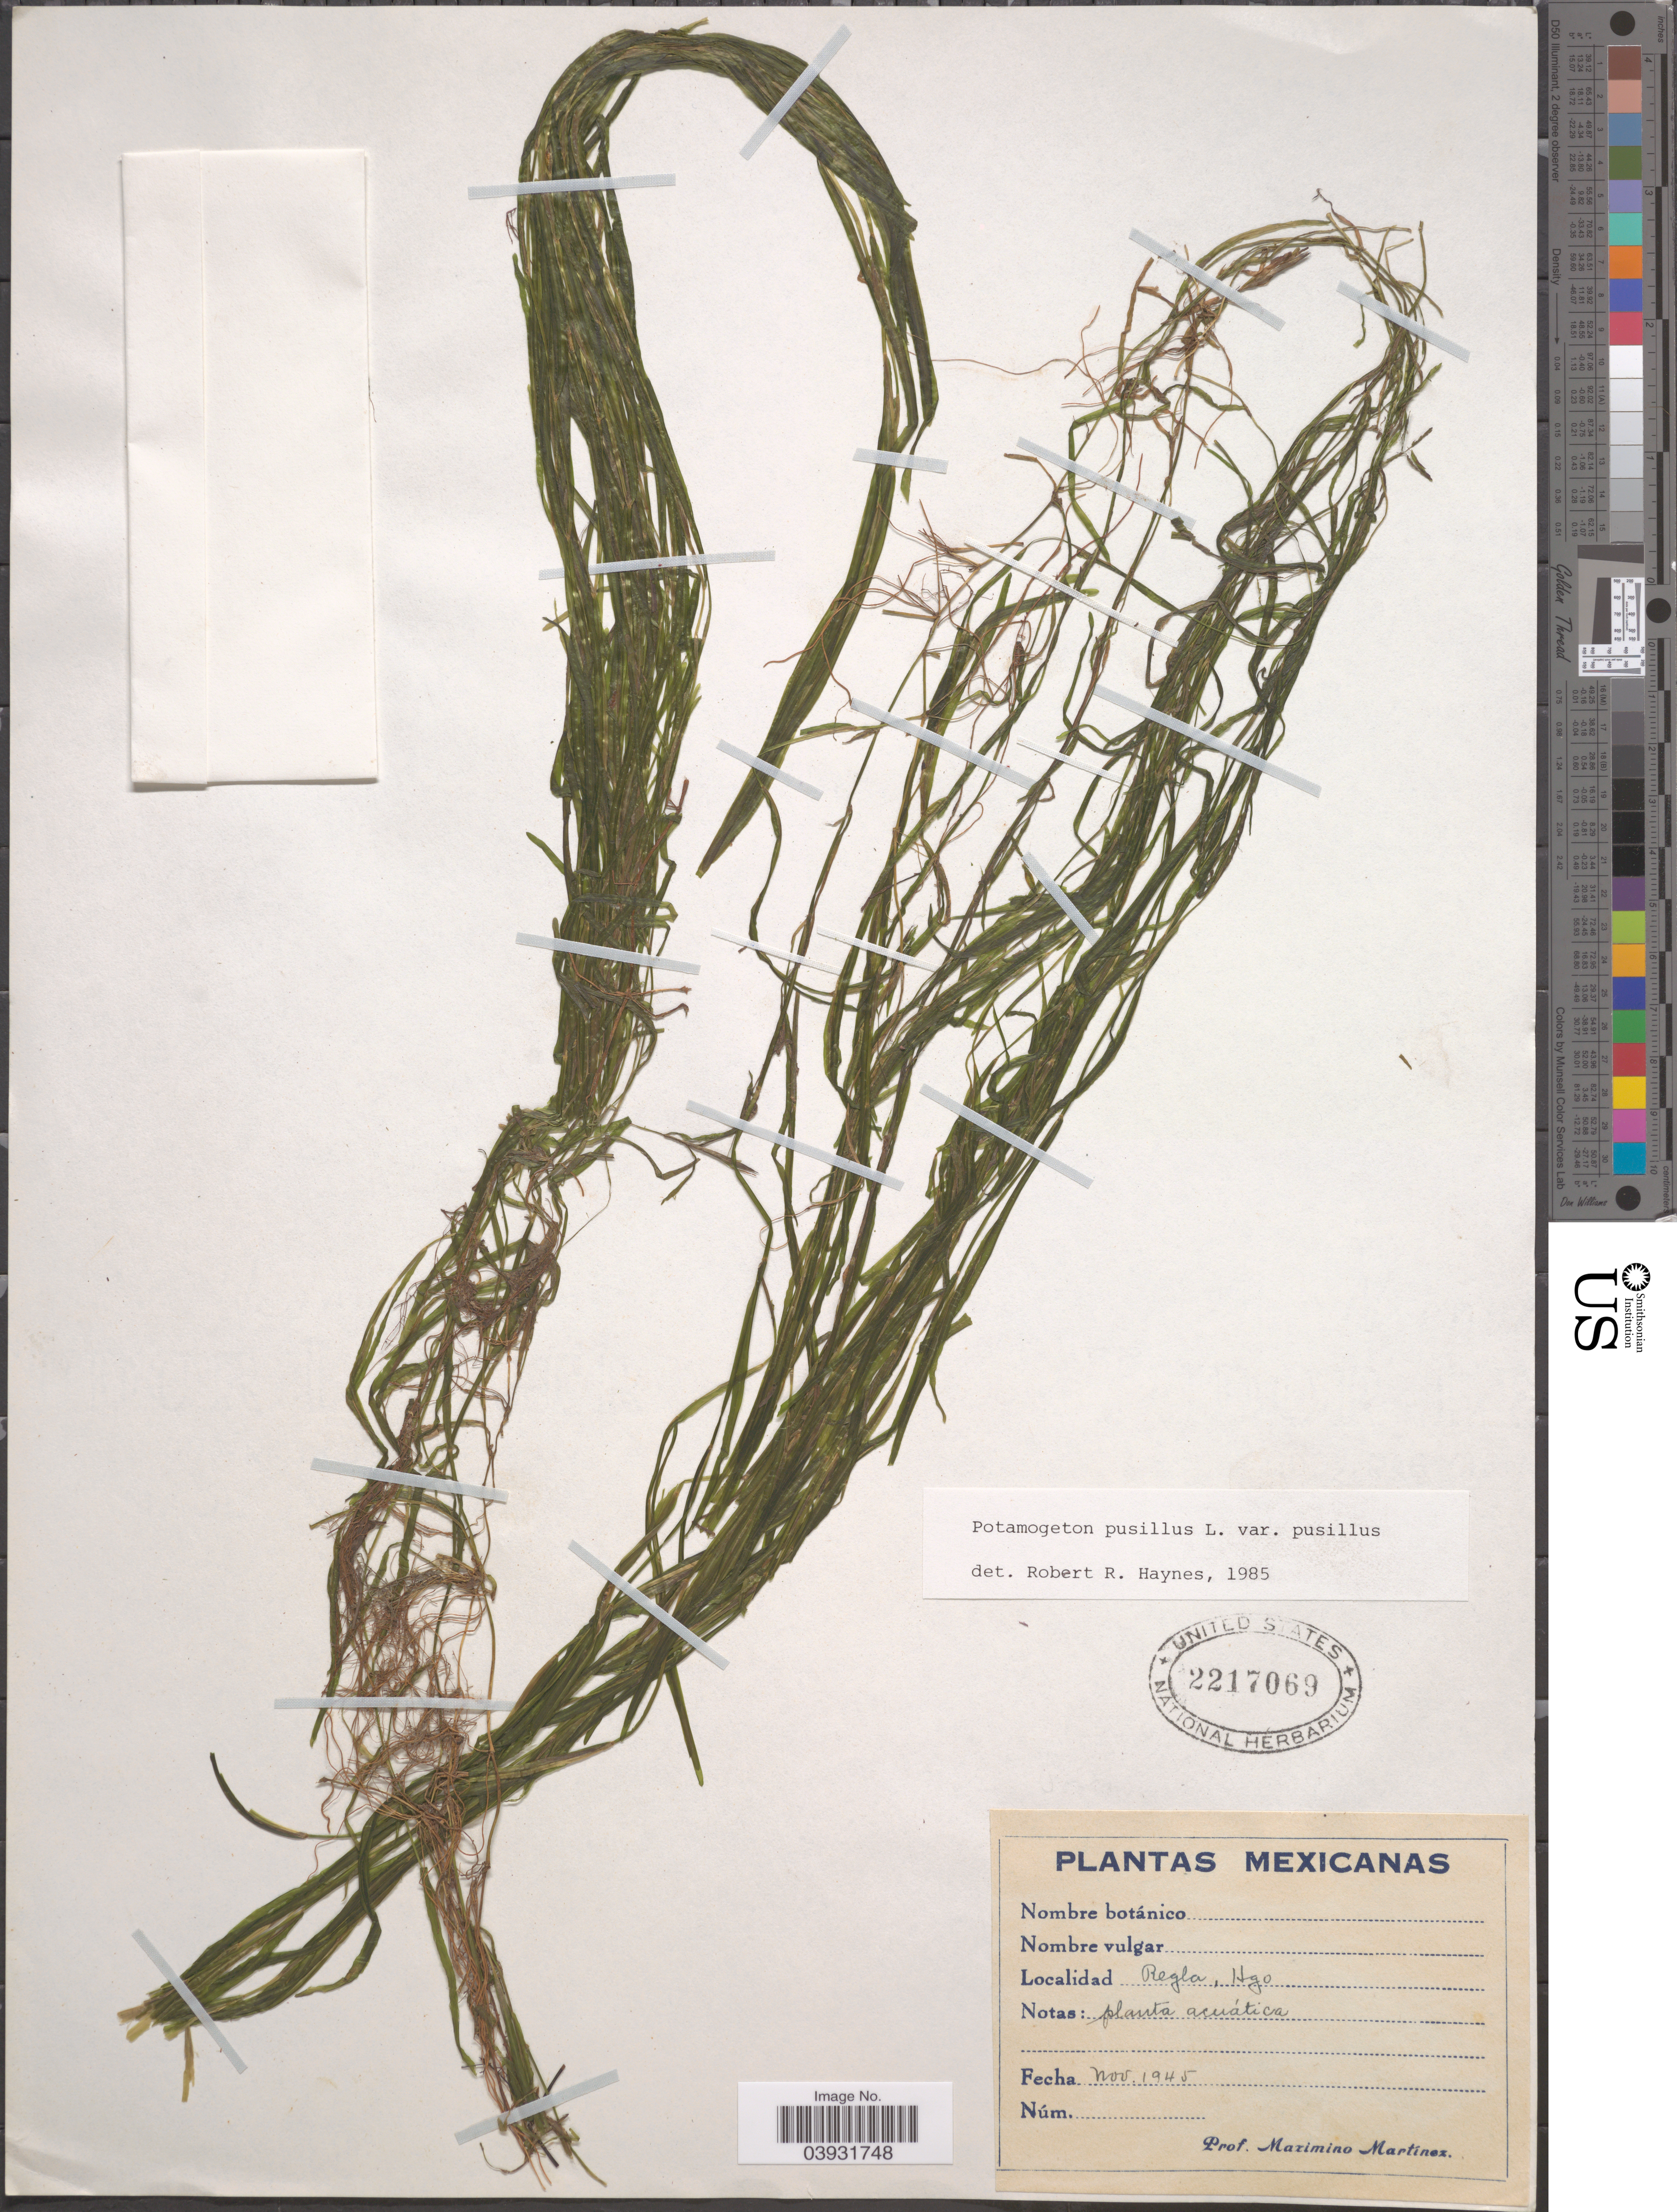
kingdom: Plantae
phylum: Tracheophyta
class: Liliopsida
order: Alismatales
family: Potamogetonaceae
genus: Potamogeton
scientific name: Potamogeton pusillus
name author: L.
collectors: M. Martínez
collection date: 1945-11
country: Mexico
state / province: Hidalgo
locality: Regla.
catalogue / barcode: US 2217069